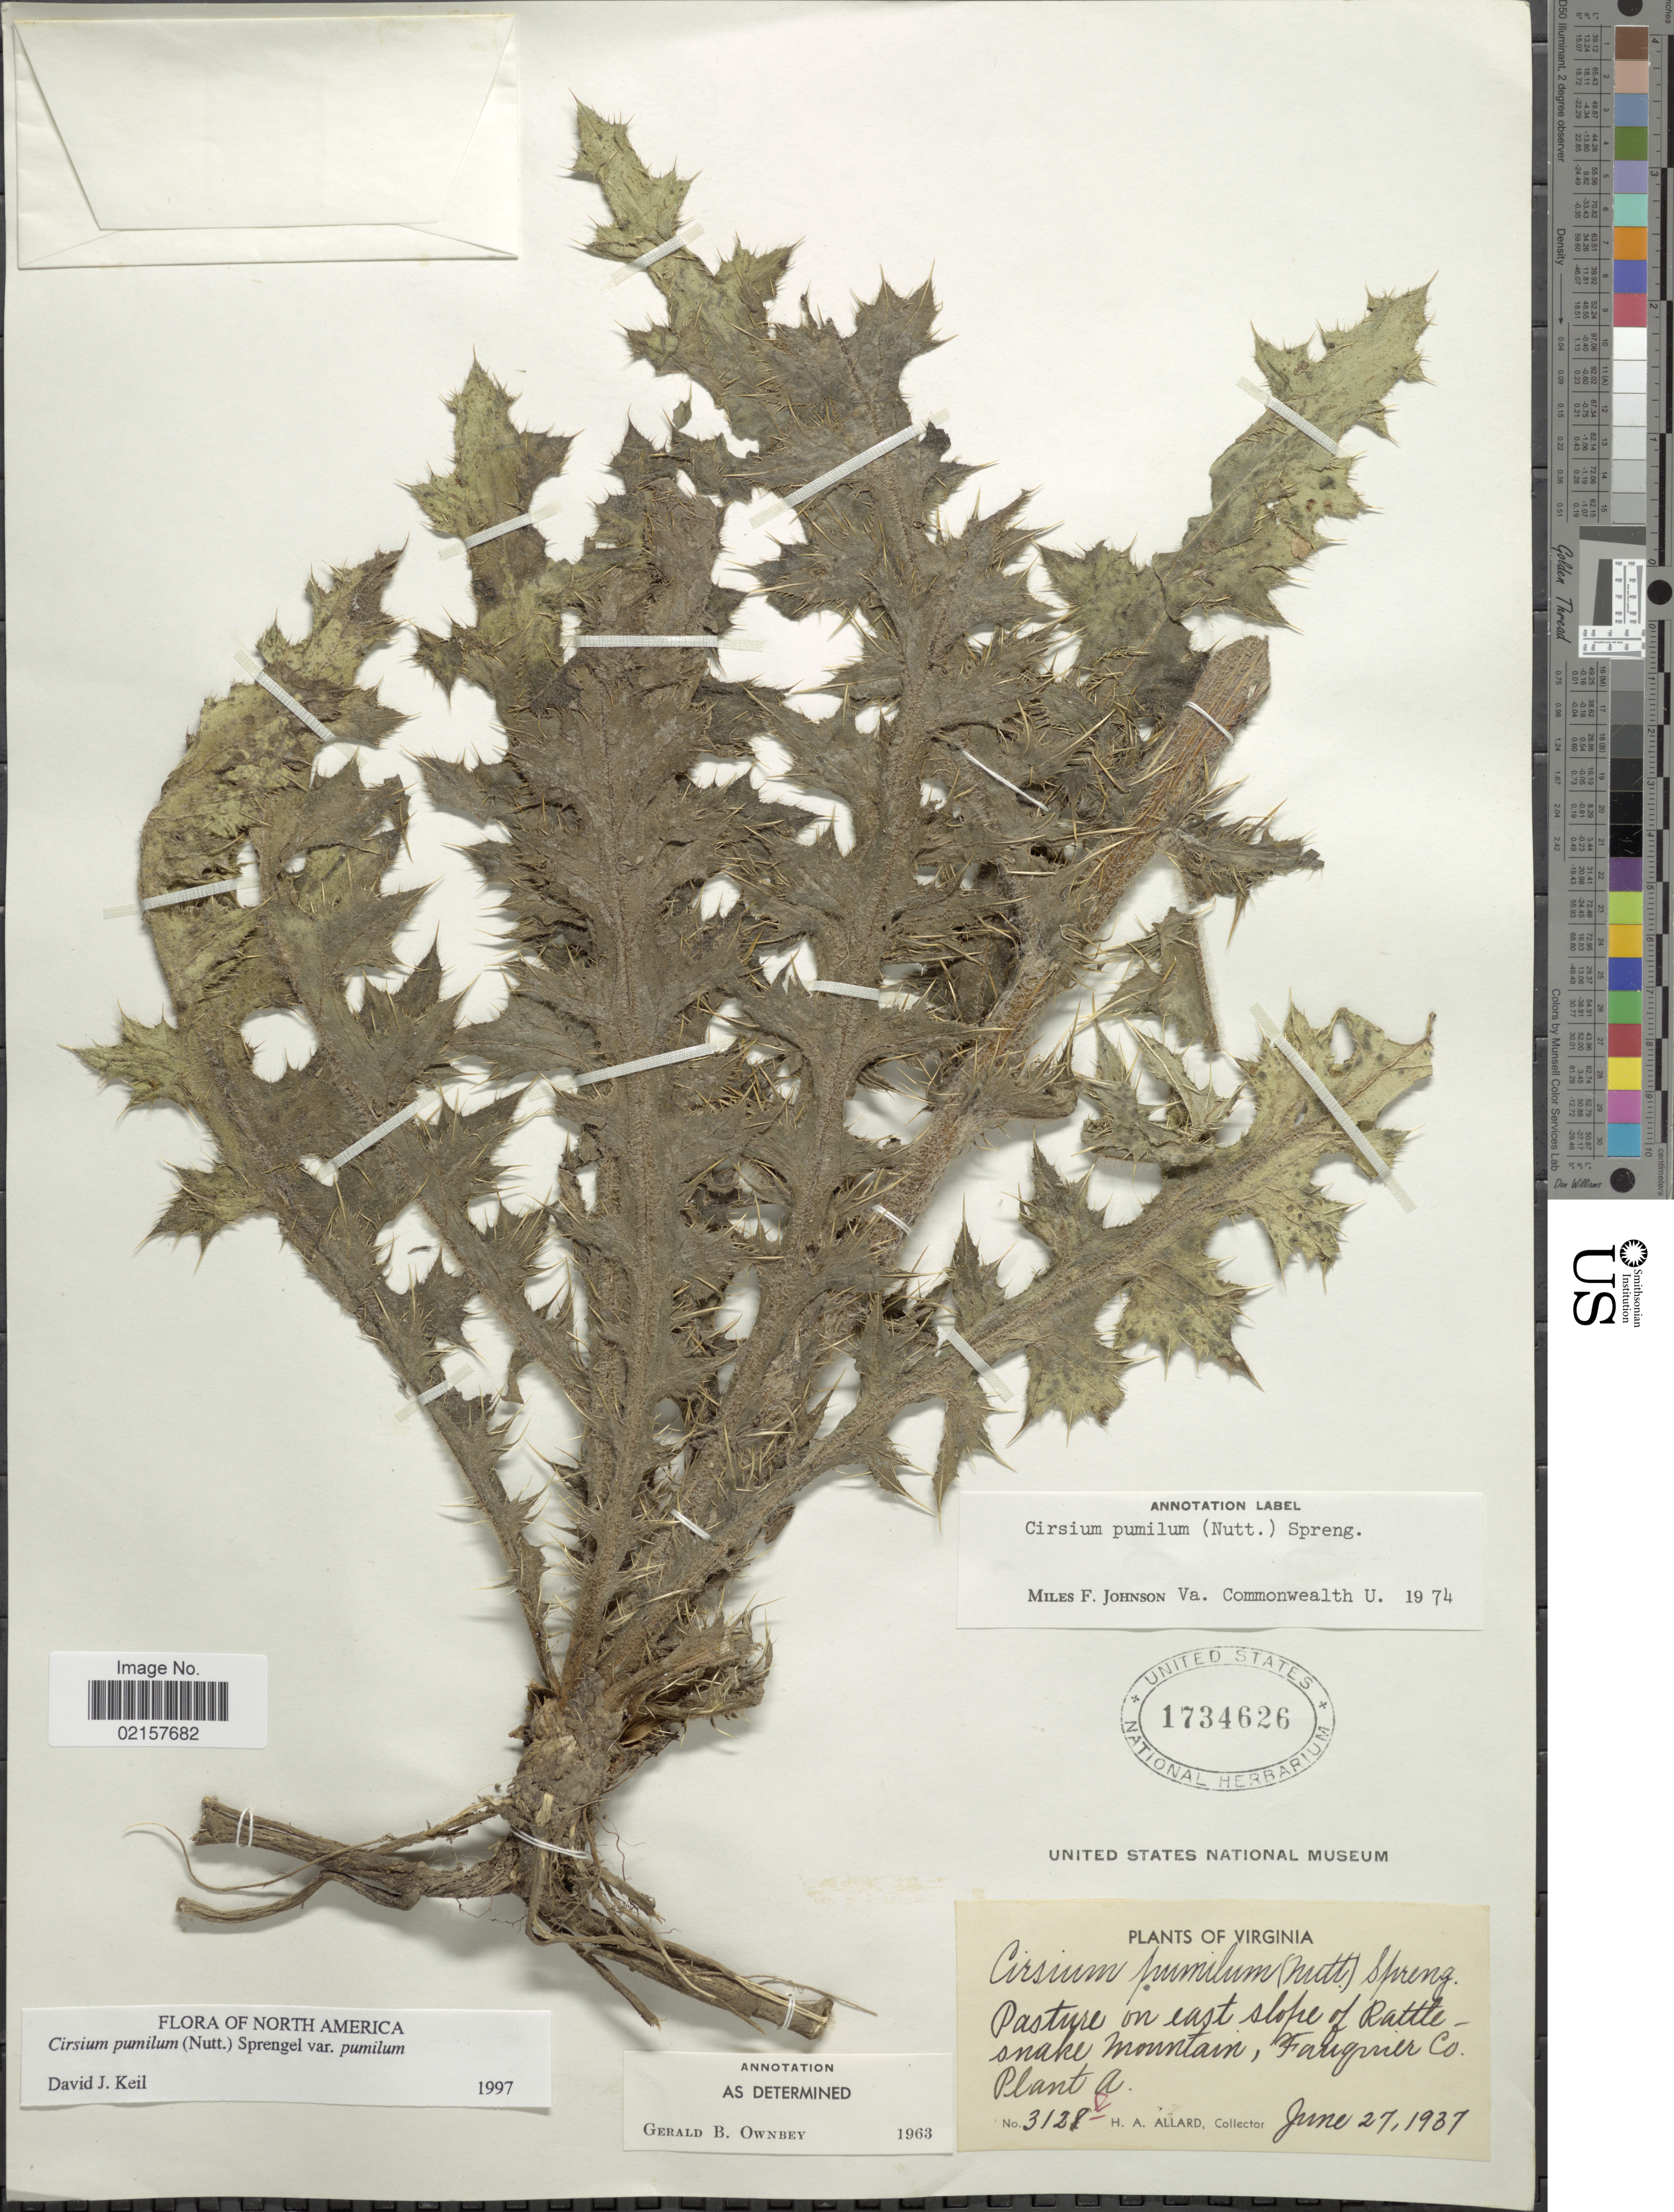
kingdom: Plantae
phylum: Tracheophyta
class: Magnoliopsida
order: Asterales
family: Asteraceae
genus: Cirsium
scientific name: Cirsium pumilum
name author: (Nutt.) Spreng.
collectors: H. A. Allard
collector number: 3128c*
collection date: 1937-06-27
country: United States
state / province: Virginia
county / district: Fauquier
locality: Pasture on east slope of Rattlesnake Mountain, Farigville Co.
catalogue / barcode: US 1734626